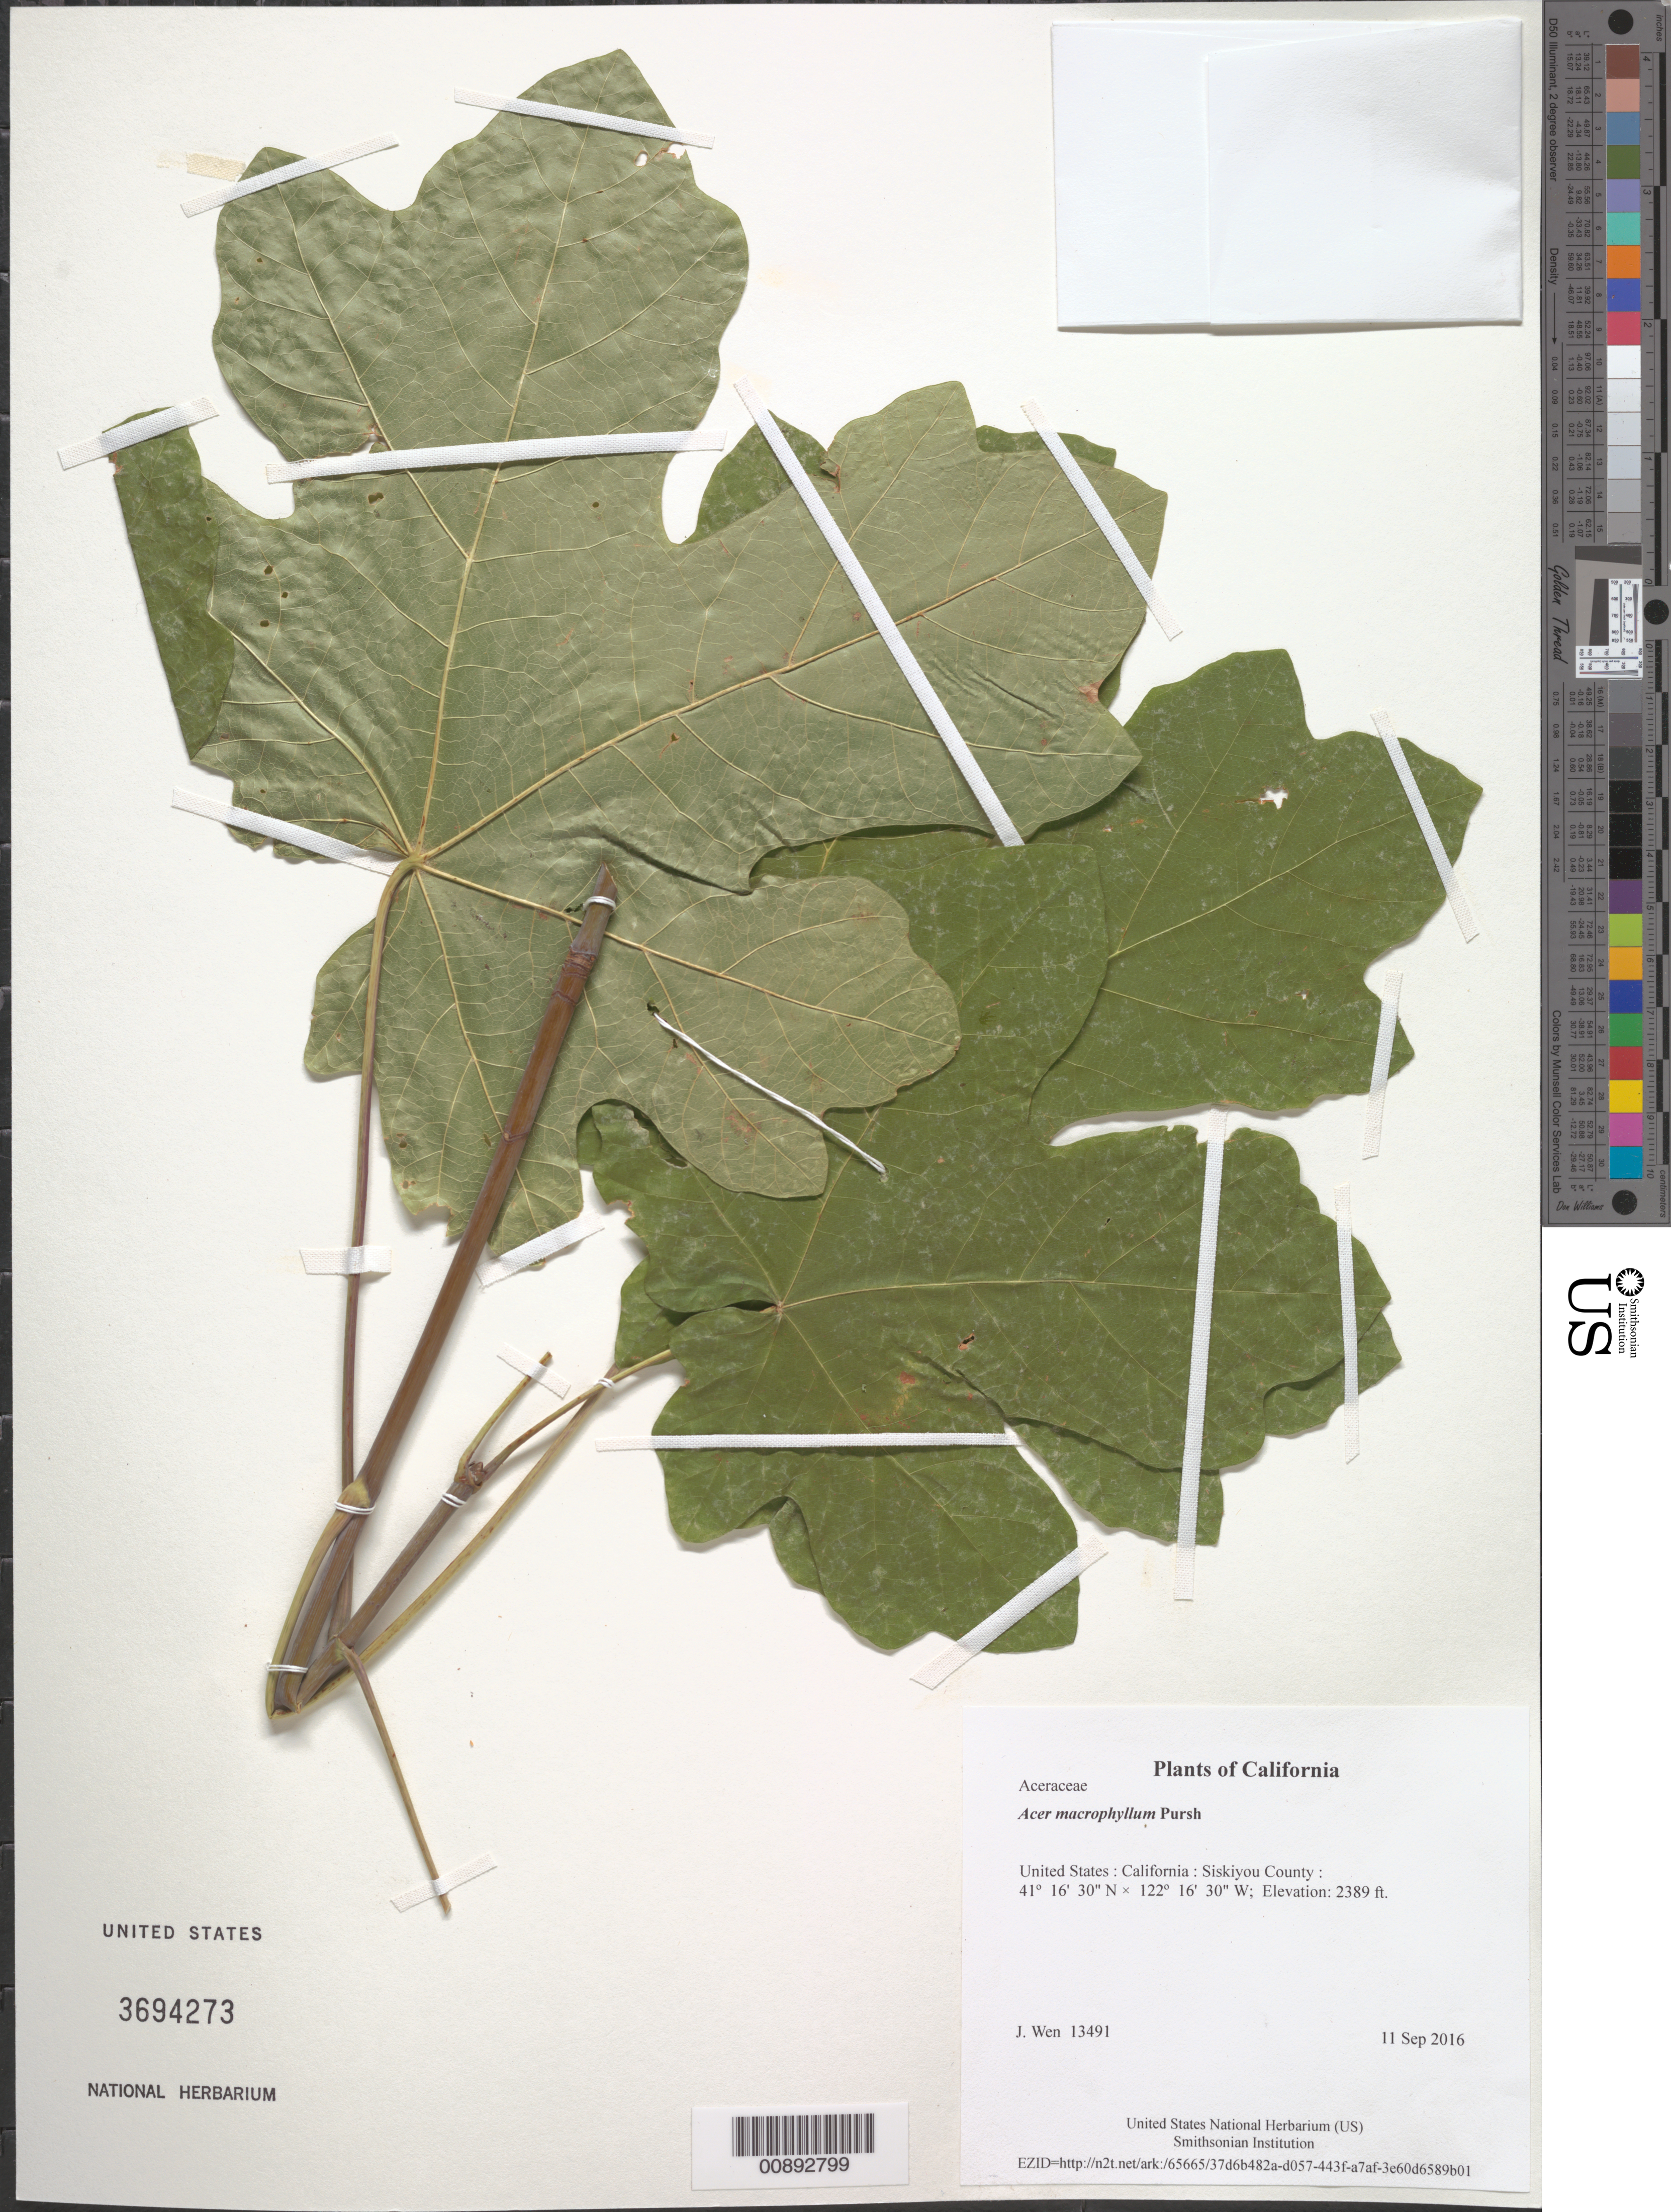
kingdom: Plantae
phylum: Tracheophyta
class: Magnoliopsida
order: Sapindales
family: Sapindaceae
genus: Acer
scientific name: Acer macrophyllum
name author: Pursh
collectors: J. Wen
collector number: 13491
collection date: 2016-09-11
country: United States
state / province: California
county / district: Siskiyou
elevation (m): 728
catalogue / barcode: US 3694273